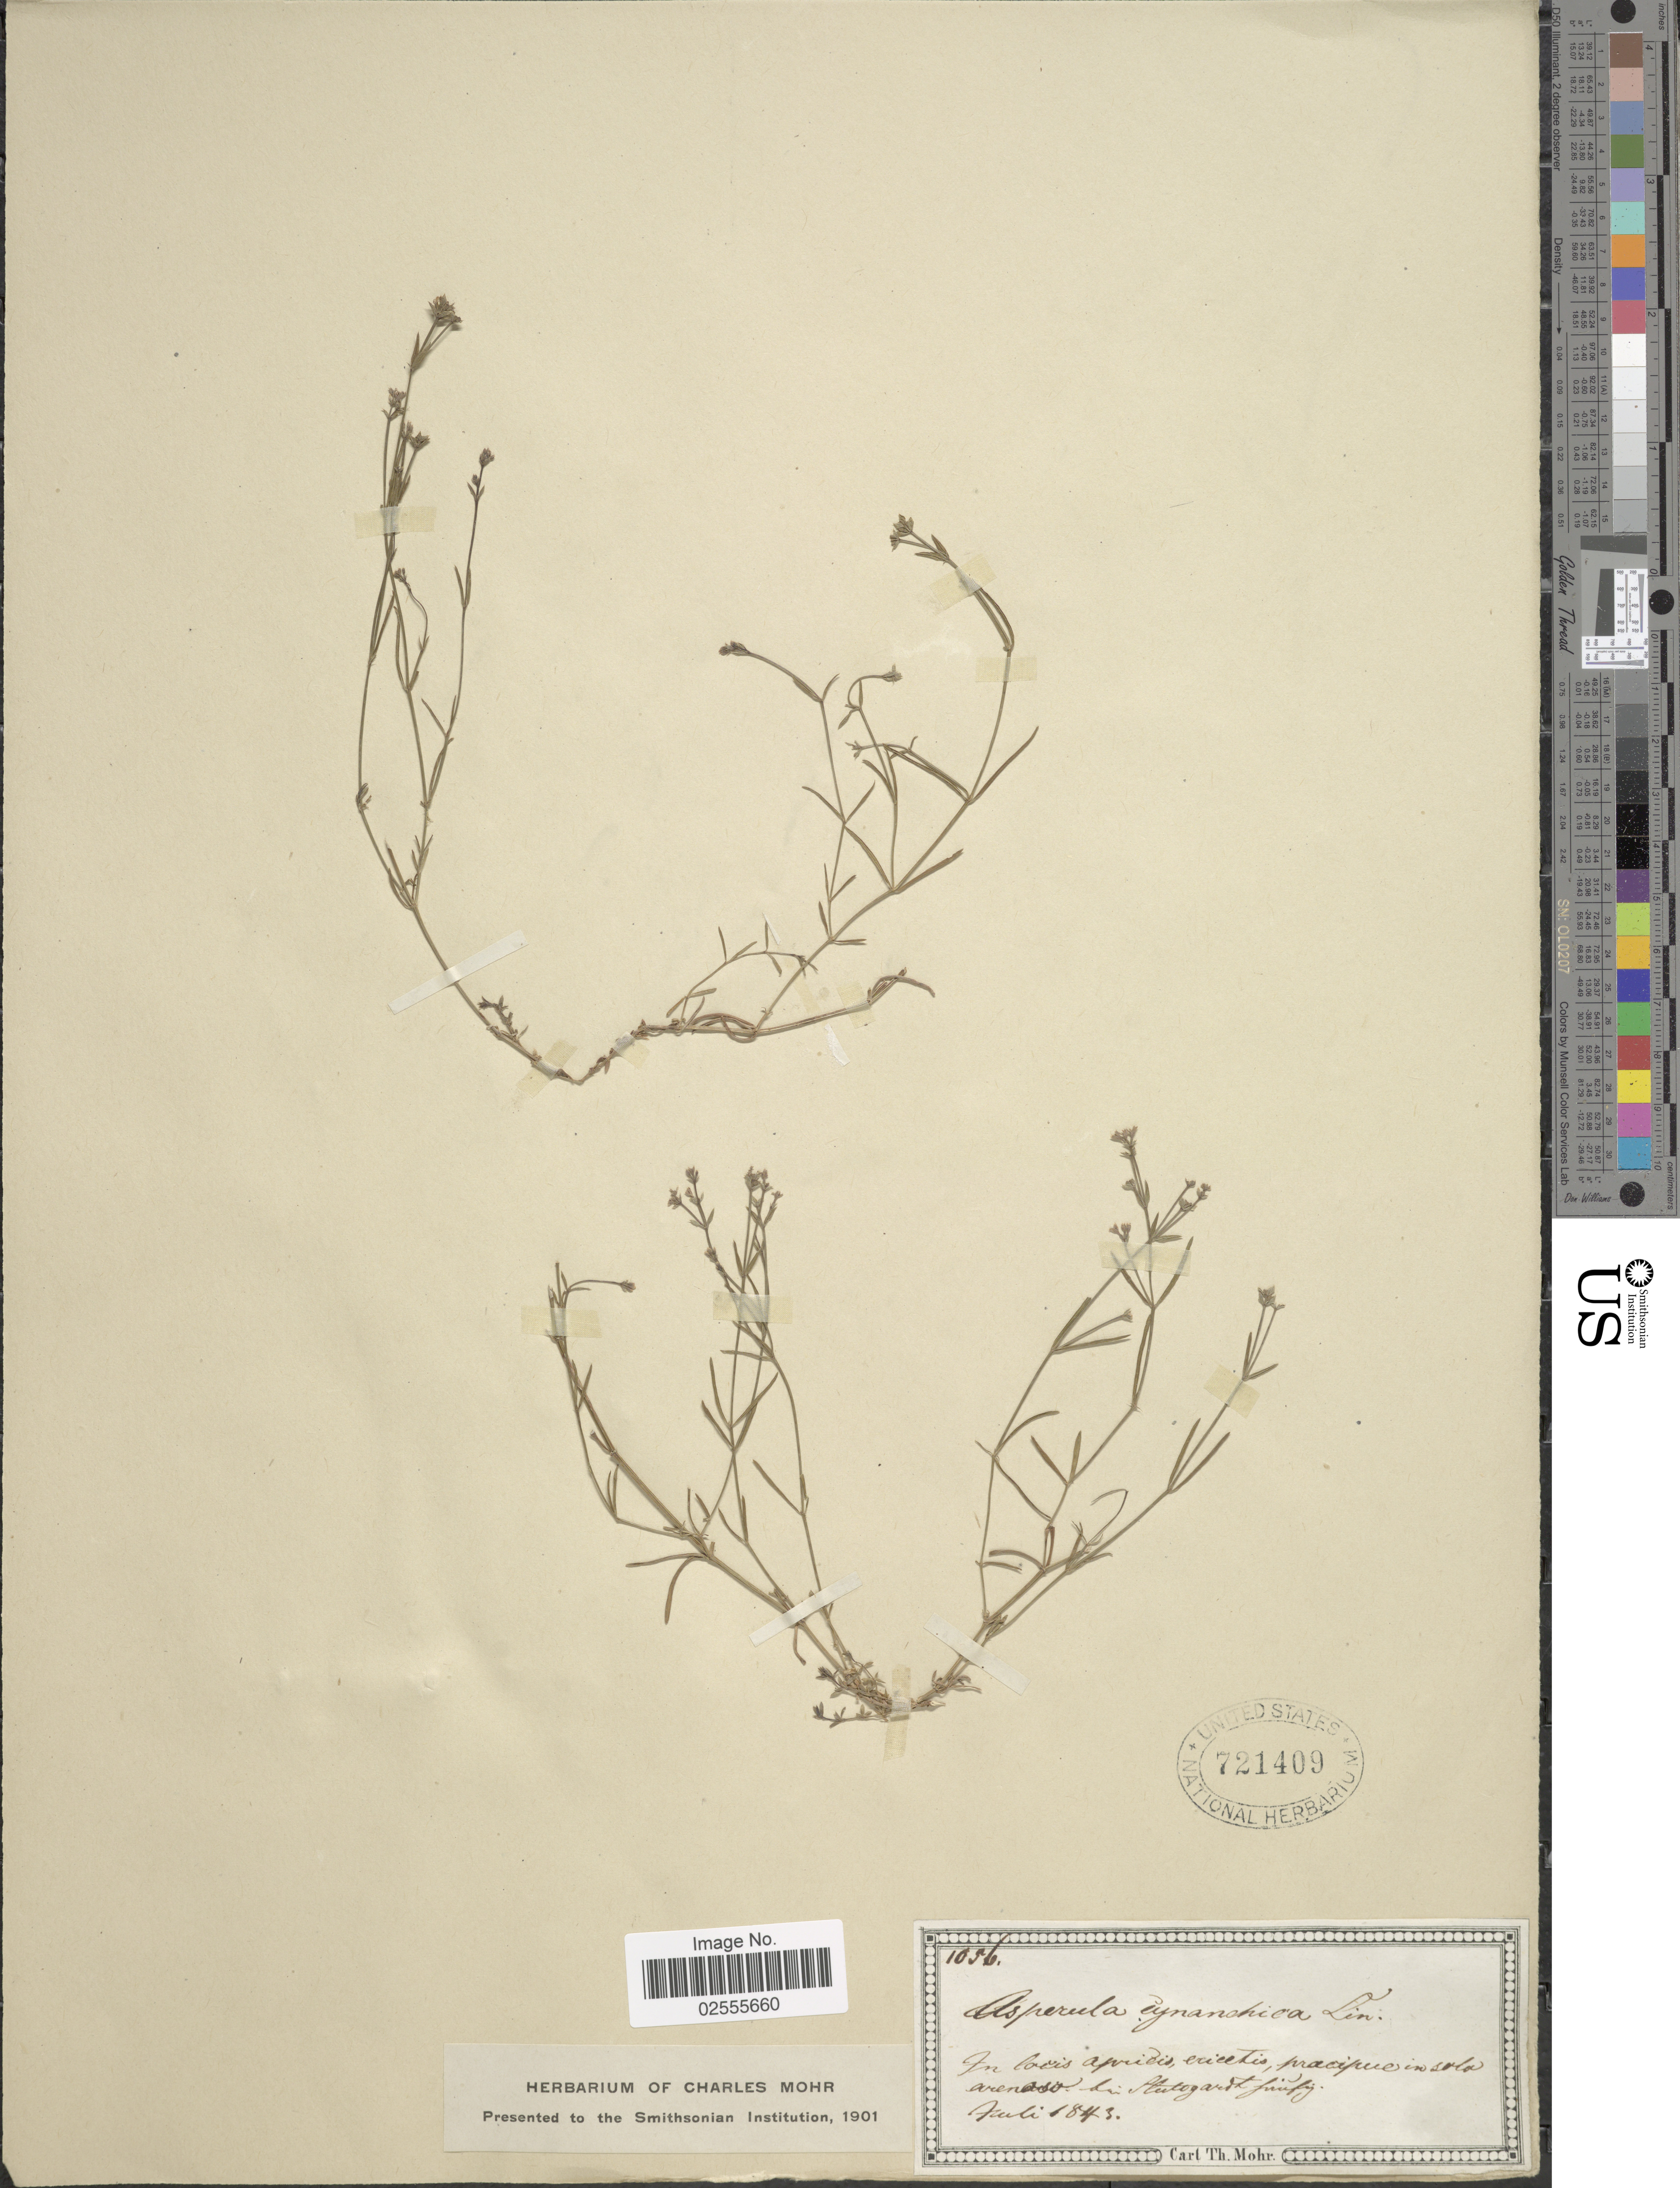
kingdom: Plantae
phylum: Tracheophyta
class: Magnoliopsida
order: Gentianales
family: Rubiaceae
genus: Asperula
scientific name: Asperula cynanchica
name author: L.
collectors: ex herb. C.T. Mohr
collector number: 1056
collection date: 1843-07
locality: In locis apridis, ericetis, pracipuce in silva arenoso in Hutogardt fuifig [interpreted]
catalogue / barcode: US 721409